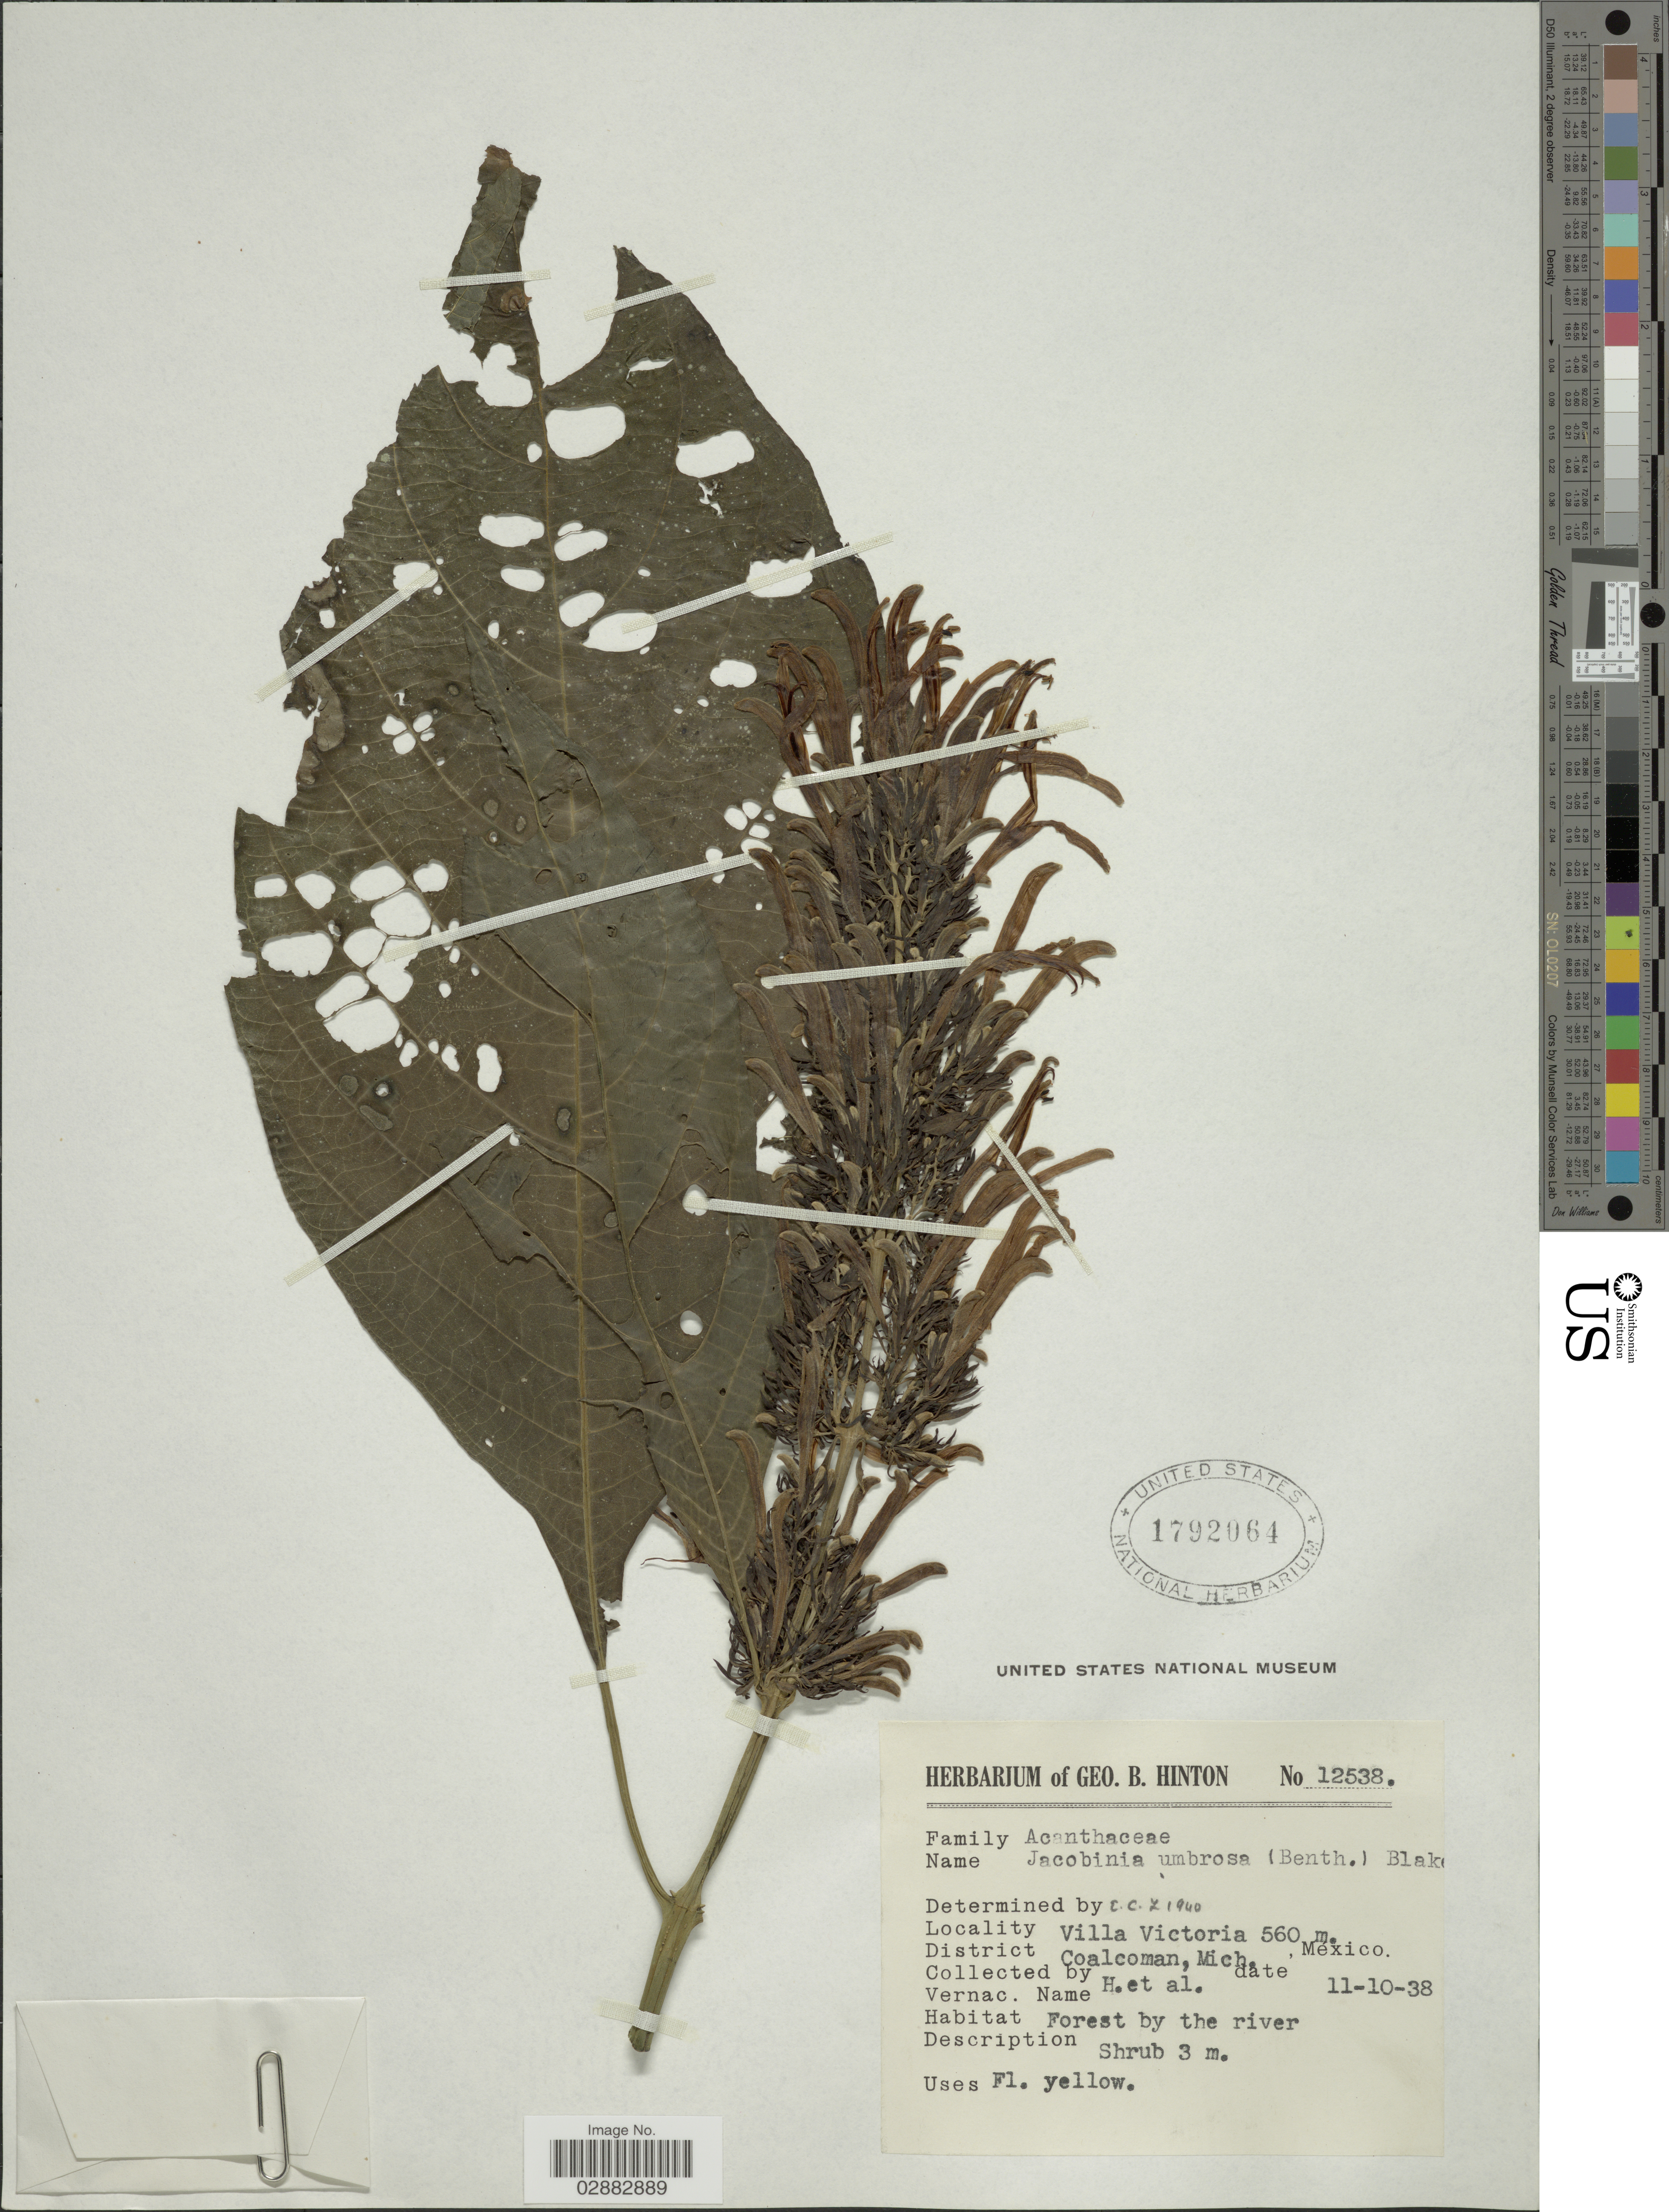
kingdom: Plantae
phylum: Tracheophyta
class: Magnoliopsida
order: Lamiales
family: Acanthaceae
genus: Jacobinia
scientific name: Jacobinia umbrosa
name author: (Benth.) S.F. Blake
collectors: G. B. Hinton & et al.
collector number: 12538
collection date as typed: Transcribed d/m/y: 11/10/38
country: Mexico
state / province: Michoacán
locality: Villa Victoria, District Coalcoman.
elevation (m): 560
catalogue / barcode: US 1792064